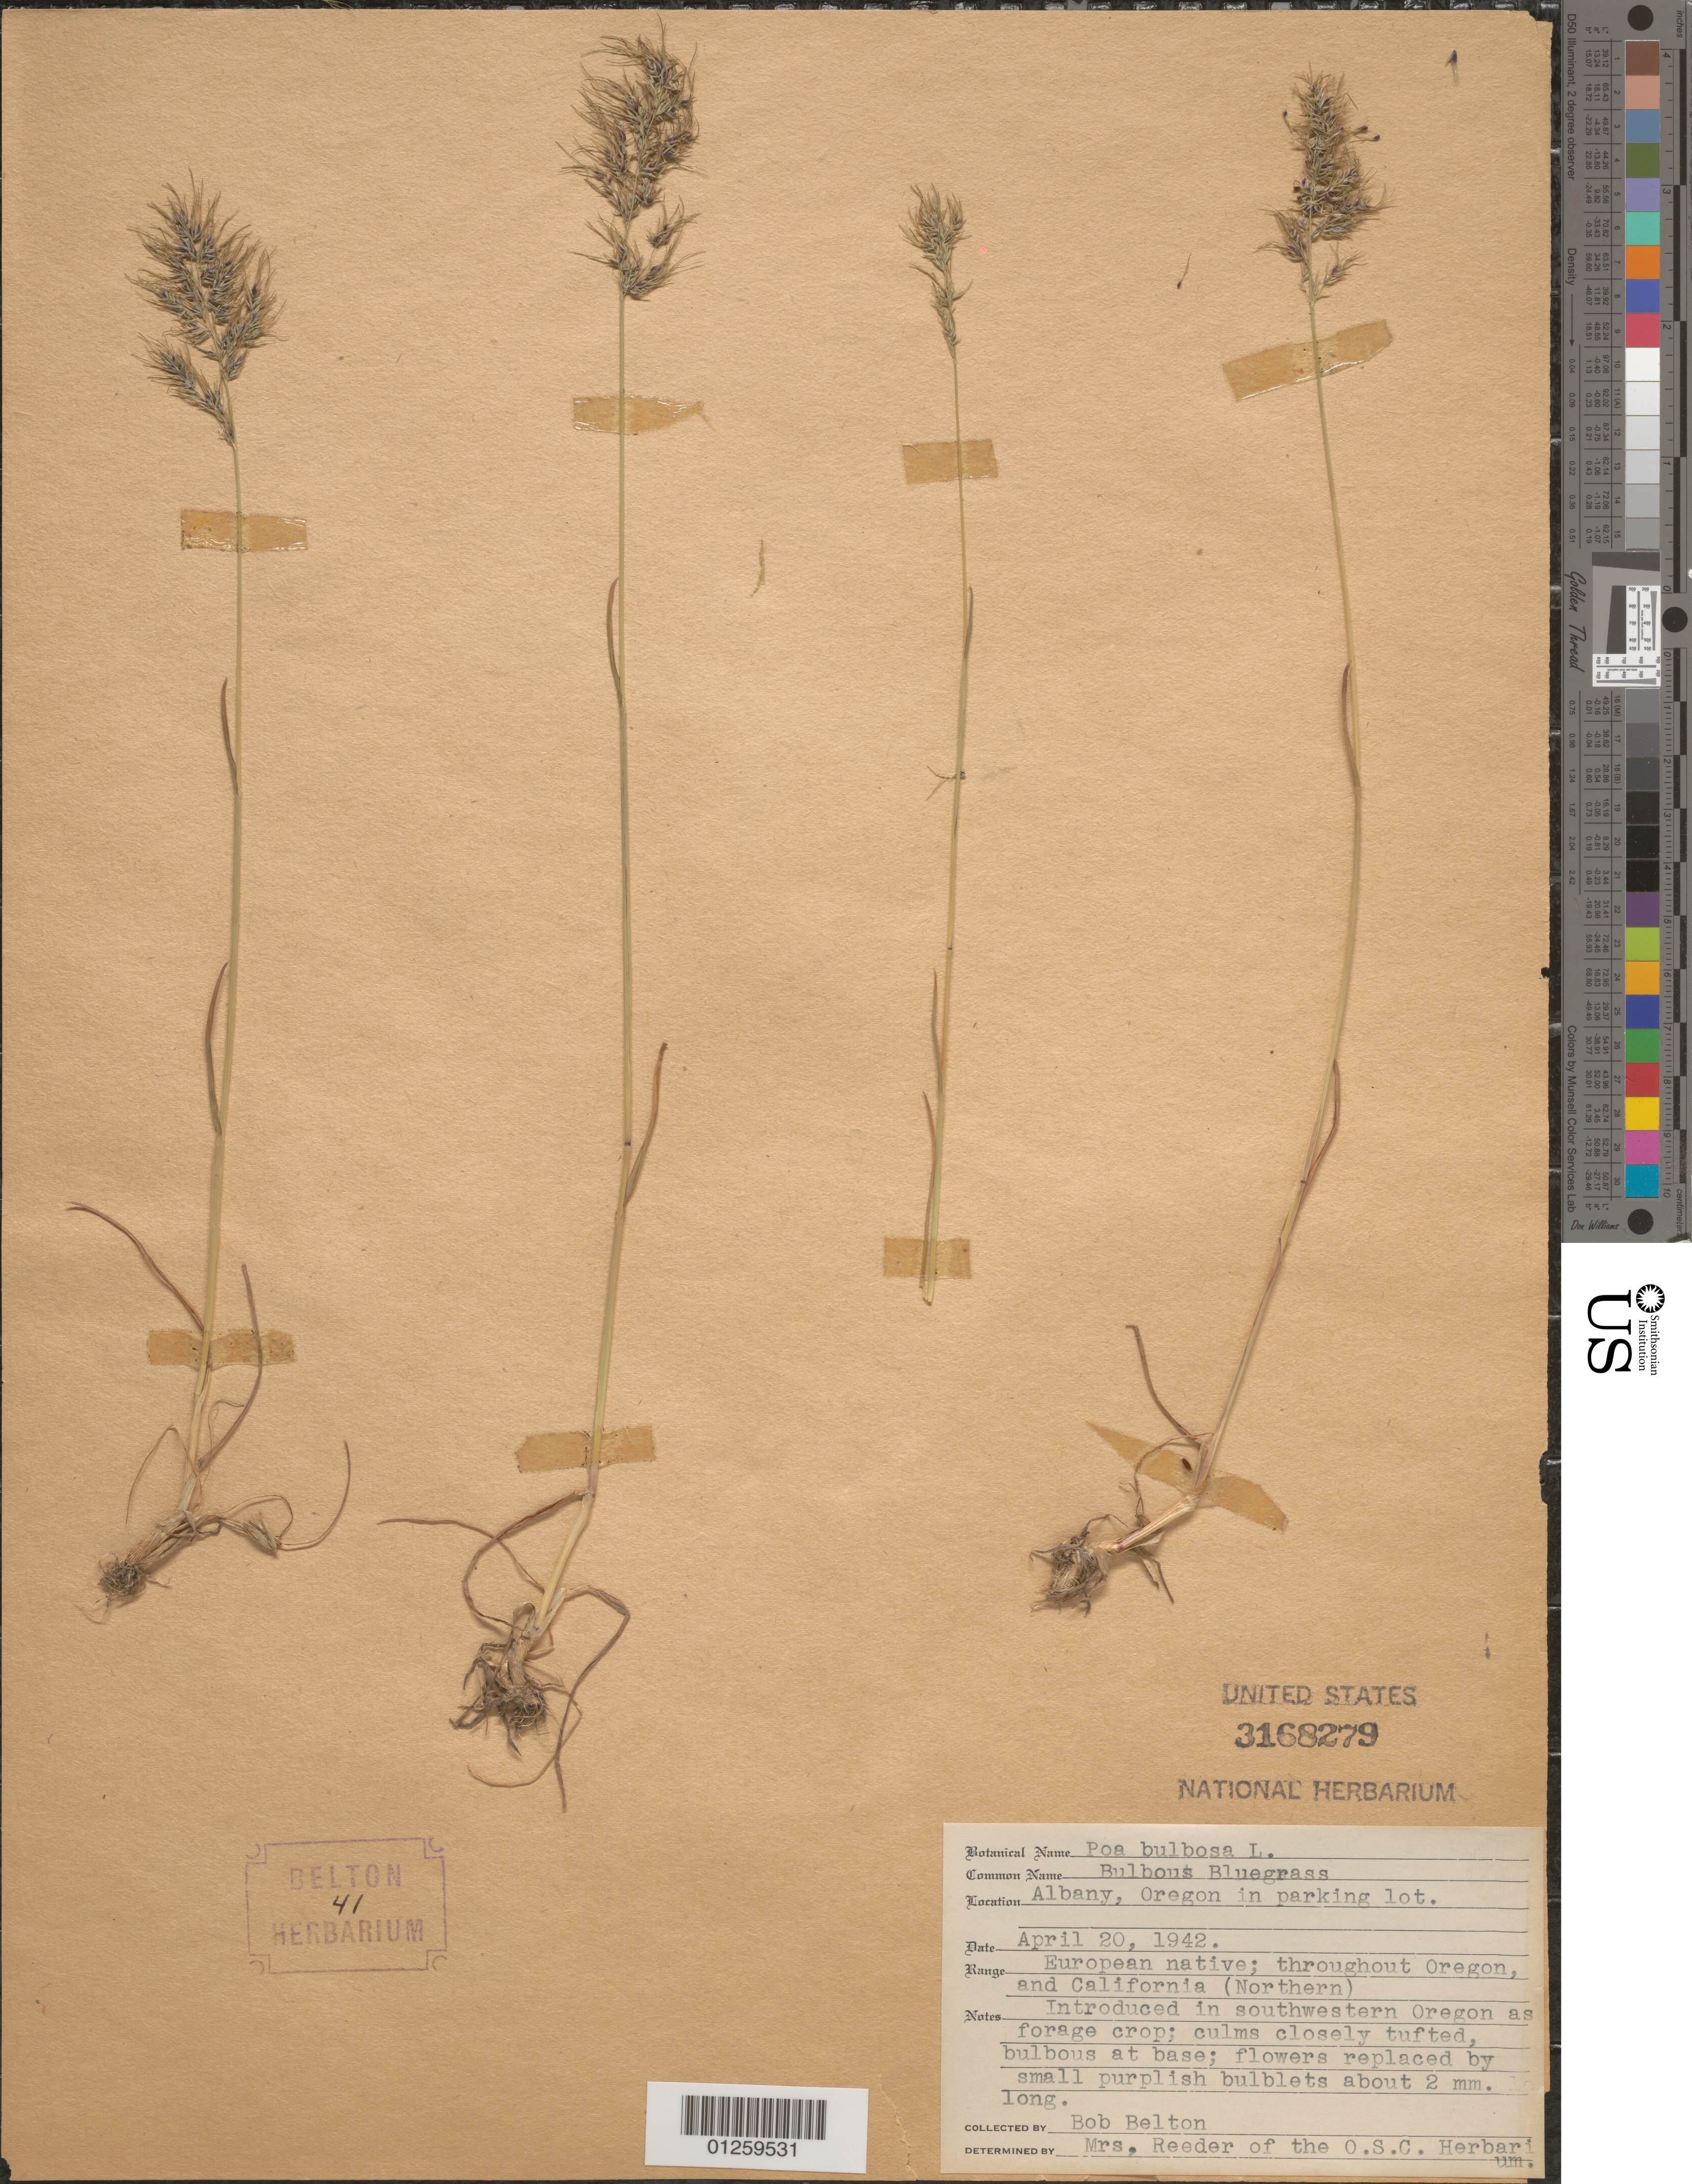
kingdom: Plantae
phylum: Tracheophyta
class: Liliopsida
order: Poales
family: Poaceae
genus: Poa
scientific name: Poa iconia var. iconia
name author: Azn.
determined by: Soreng, Robert J., Research Associate (BOT), Smithsonian Institution - National Museum of Natural History (UNITED STATES)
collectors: R. Belton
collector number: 41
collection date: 1942-04-20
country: United States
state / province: Oregon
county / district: Linn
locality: in parking lot.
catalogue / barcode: US 3168279